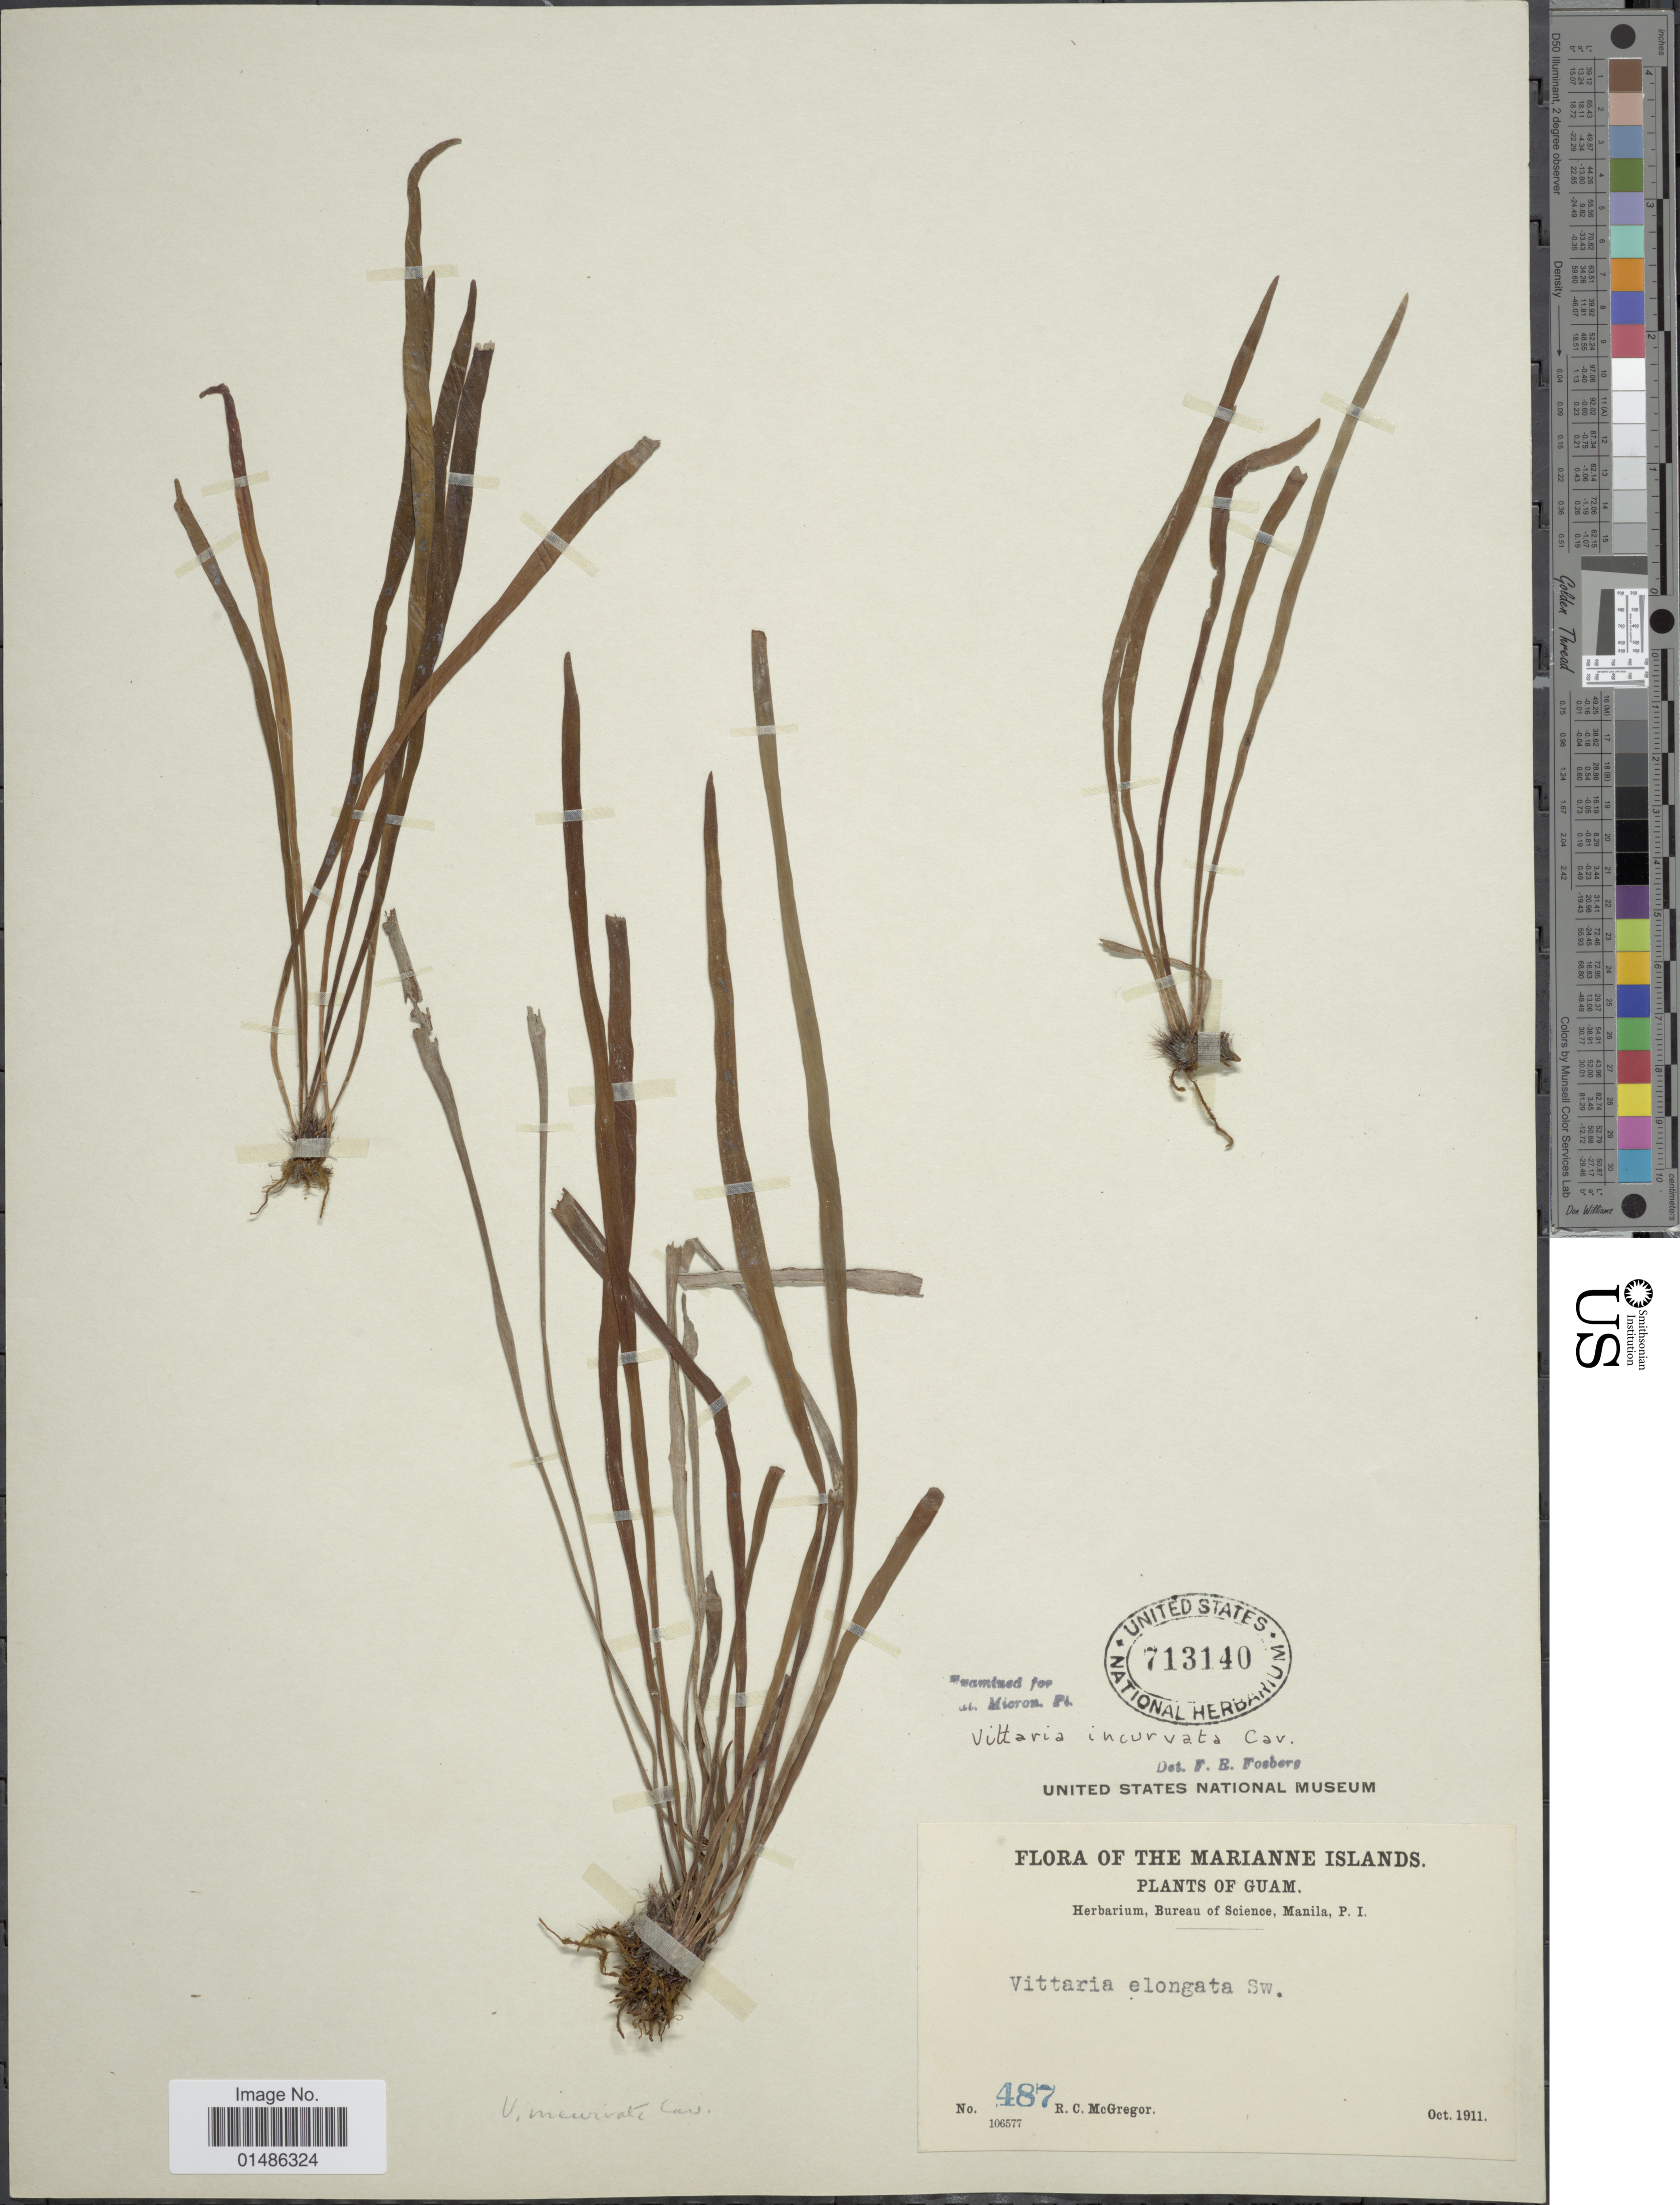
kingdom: Plantae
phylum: Tracheophyta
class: Polypodiopsida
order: Polypodiales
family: Pteridaceae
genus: Haplopteris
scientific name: Haplopteris ensiformis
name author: (Sw.) E.H. Crane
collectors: R. C. McGregor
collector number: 487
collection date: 1911-10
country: Guam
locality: Marianne Islands.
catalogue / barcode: US 713140